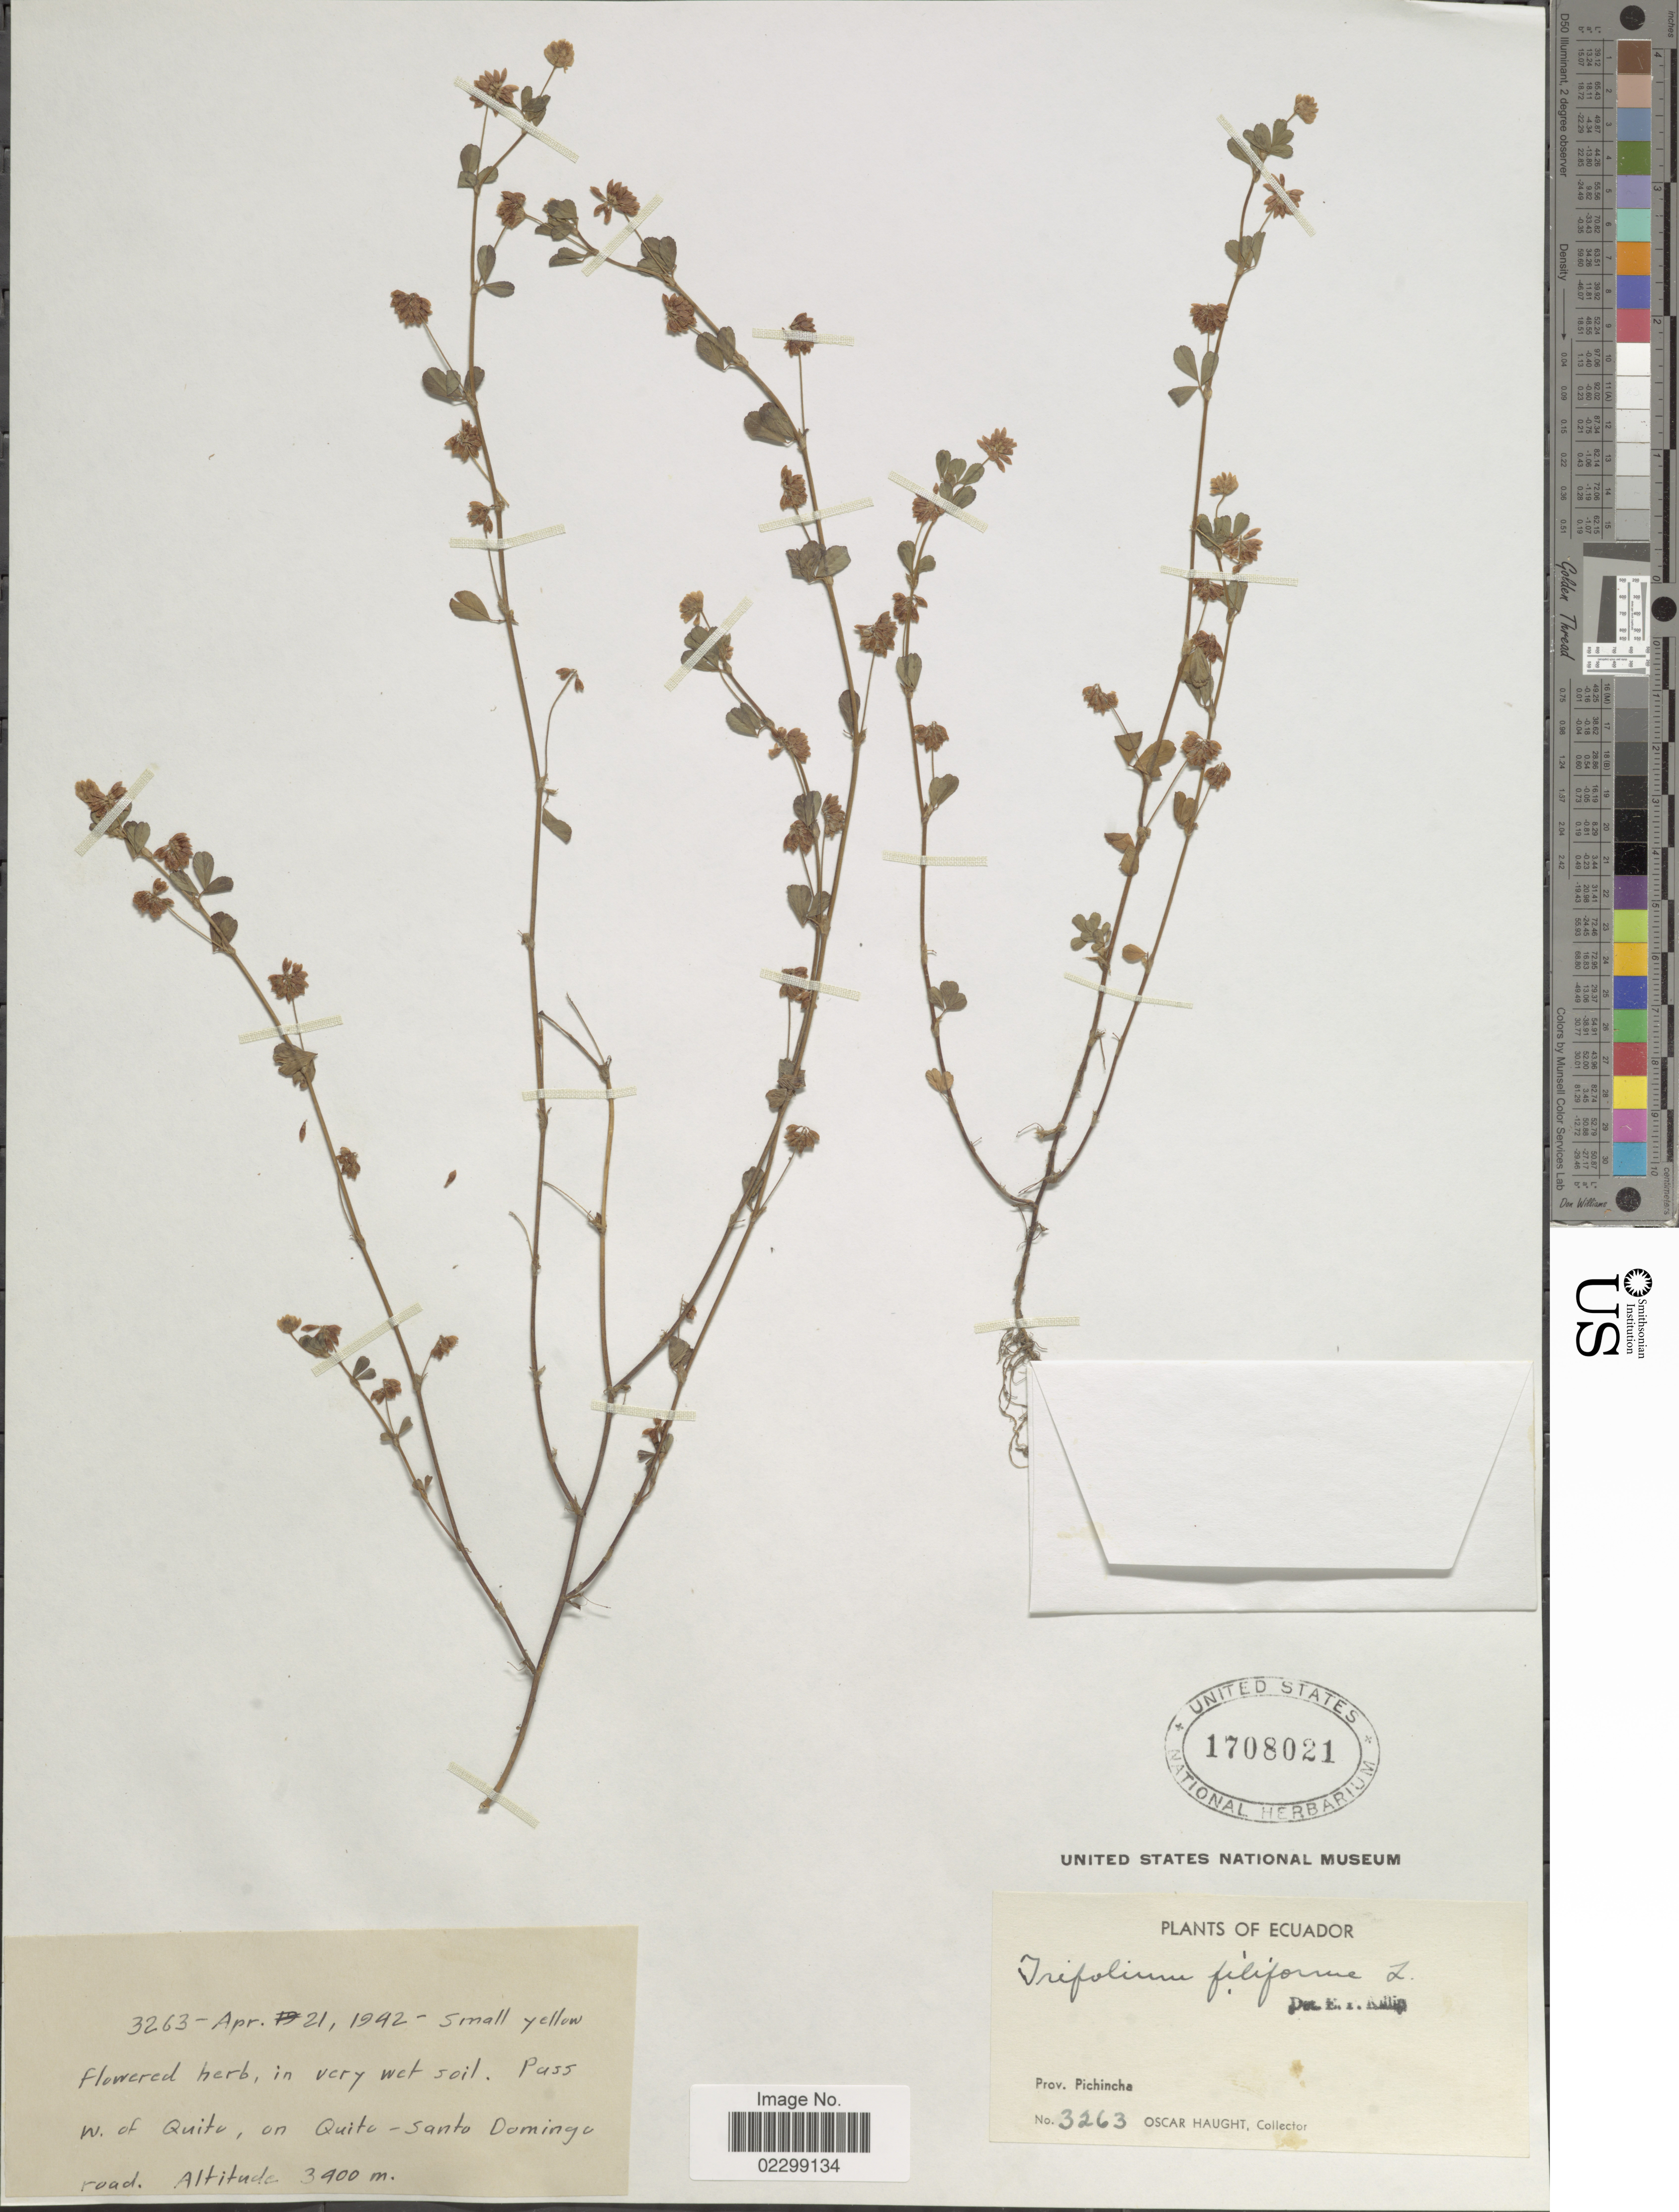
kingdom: Plantae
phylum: Tracheophyta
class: Magnoliopsida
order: Fabales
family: Fabaceae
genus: Trifolium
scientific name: Trifolium dubium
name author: Sibth.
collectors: O. L. Haught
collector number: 3263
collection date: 1942-04-21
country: Ecuador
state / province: Pichincha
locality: Pass w. of Quito, on Quito-Santo Domingo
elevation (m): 3900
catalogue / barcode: US 1708021